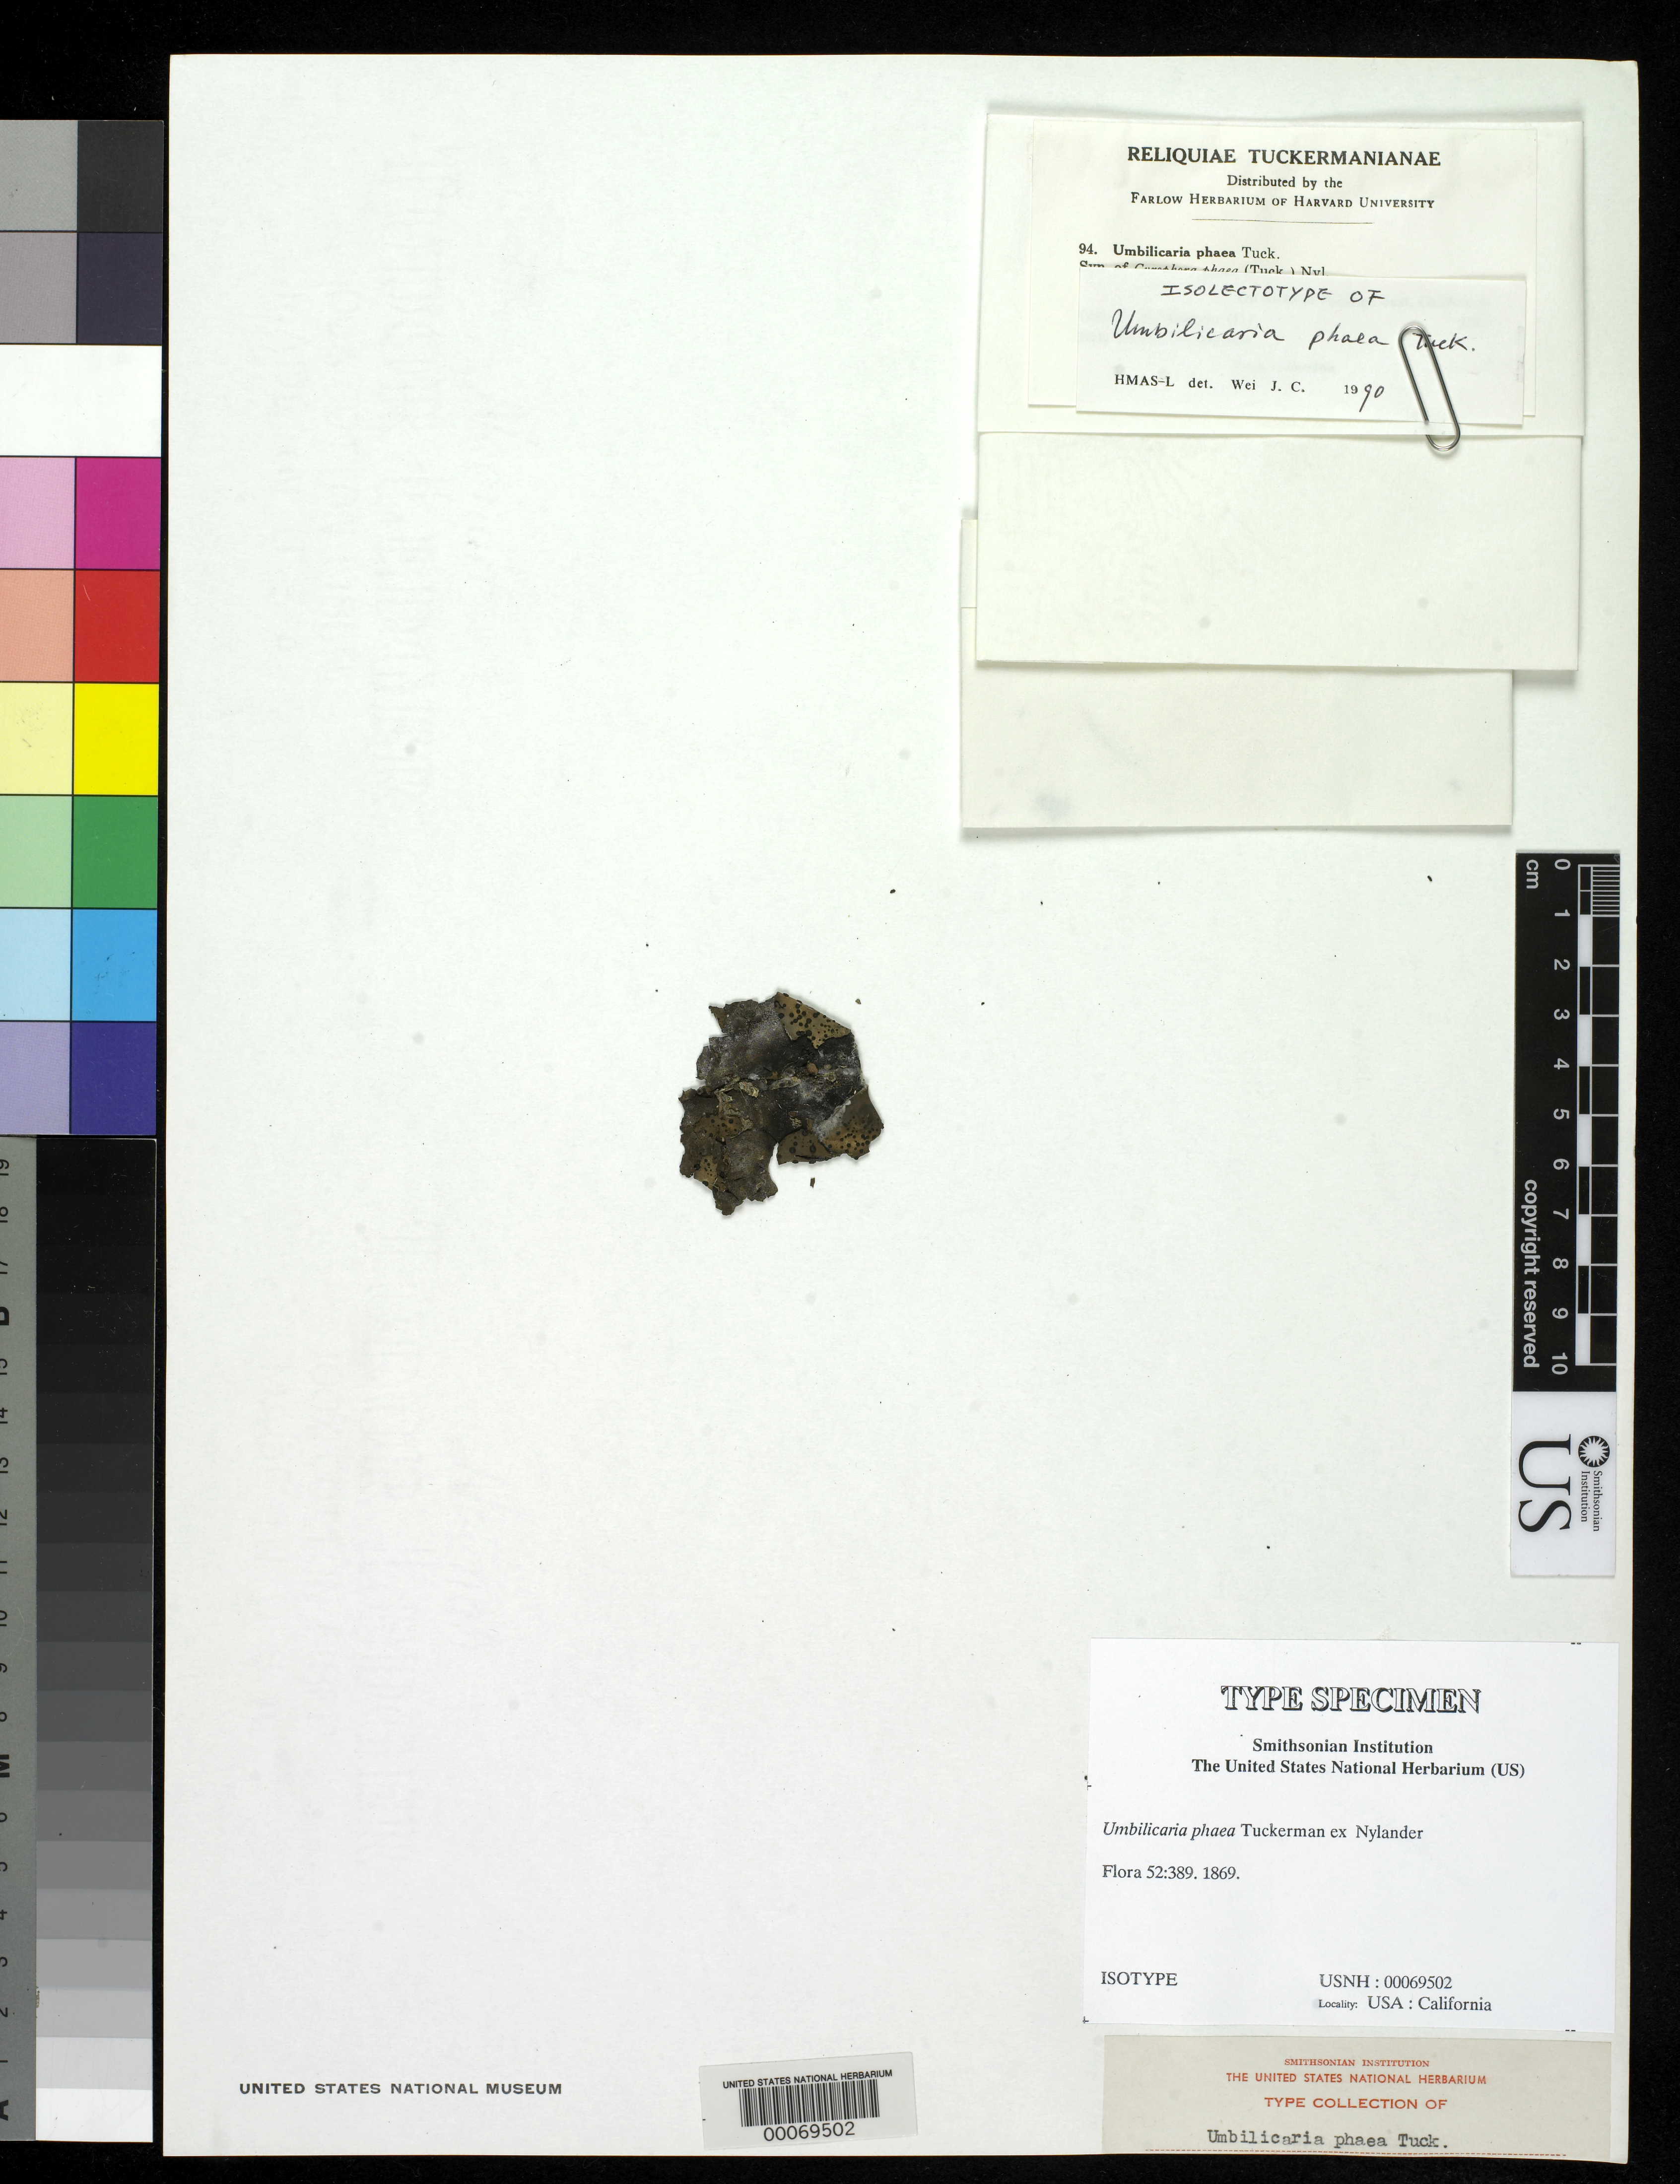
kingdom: Fungi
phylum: Ascomycota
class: Lecanoromycetes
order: Umbilicariales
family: Umbilicariaceae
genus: Umbilicaria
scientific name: Umbilicaria phaea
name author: Tuck.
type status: Type Collection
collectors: H. Bolander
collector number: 11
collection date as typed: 1863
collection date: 1863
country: United States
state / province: California